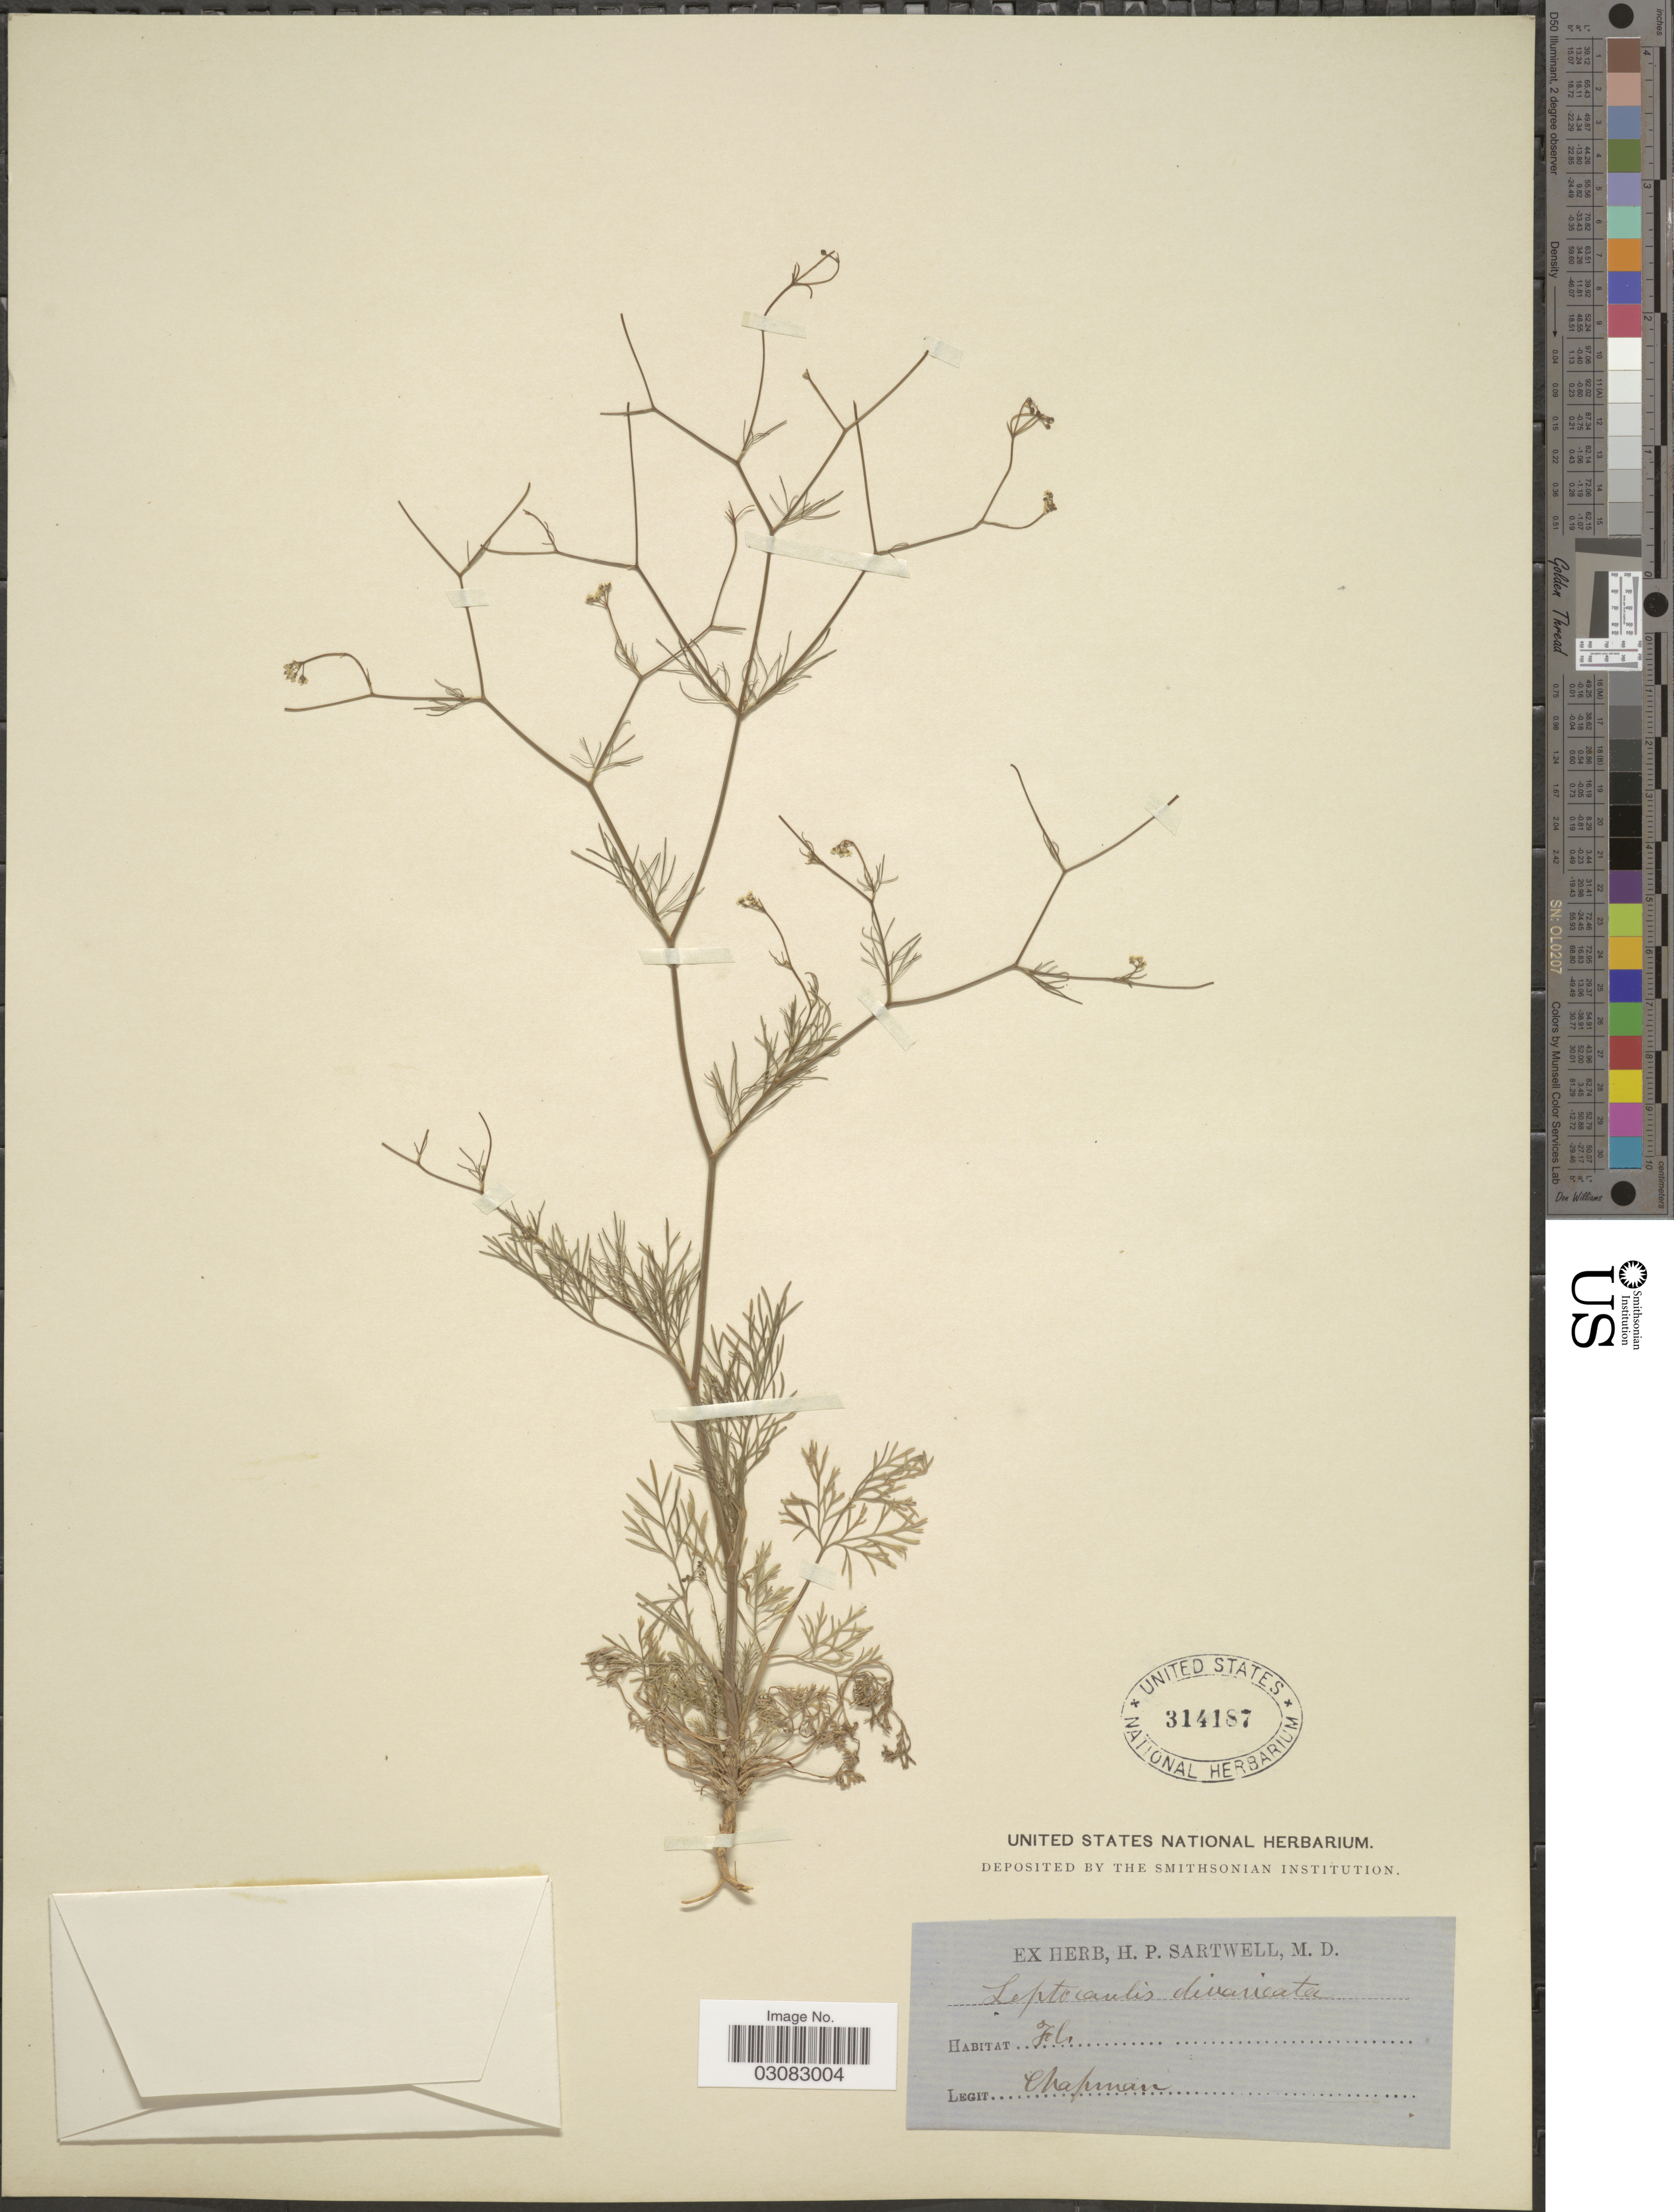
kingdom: Plantae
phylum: Tracheophyta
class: Magnoliopsida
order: Apiales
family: Apiaceae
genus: Spermolepis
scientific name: Spermolepis divaricata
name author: (Walter) Raf.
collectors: A. Chapman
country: United States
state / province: Florida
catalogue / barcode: US 314187